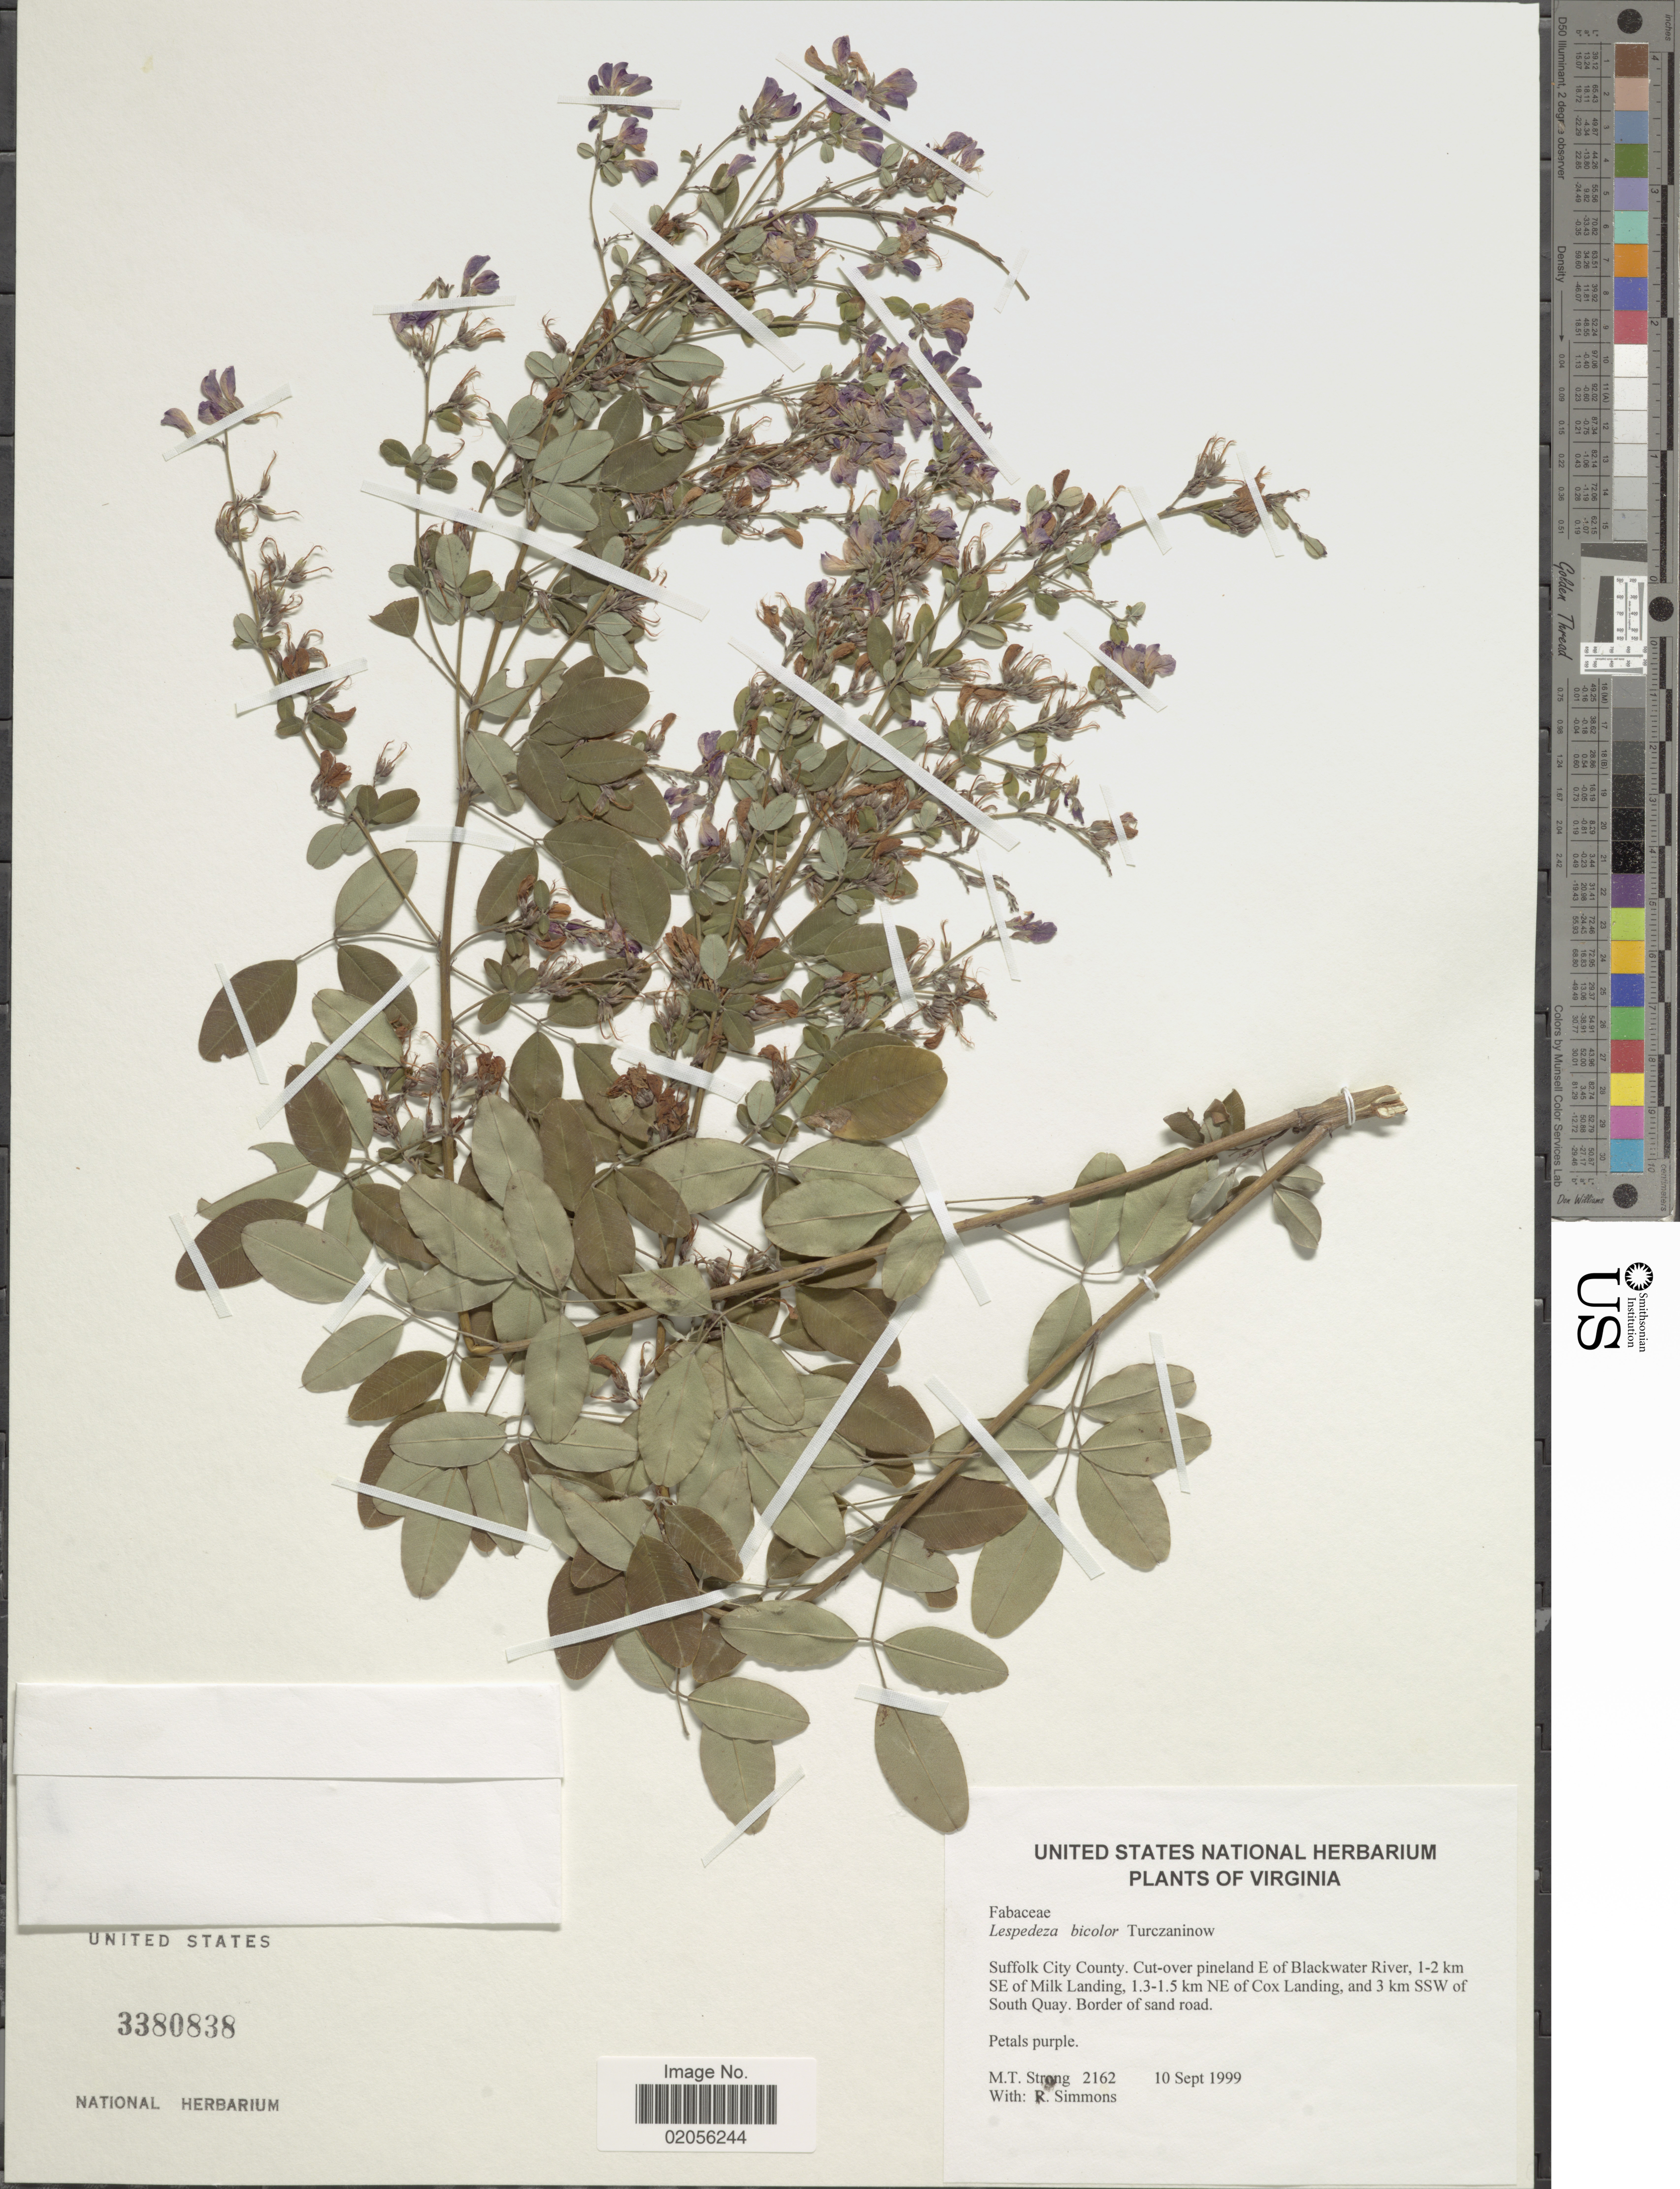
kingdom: Plantae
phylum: Tracheophyta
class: Magnoliopsida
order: Fabales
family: Fabaceae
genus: Lespedeza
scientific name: Lespedeza bicolor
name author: Turcz.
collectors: M. T. Strong & R. Simmons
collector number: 2162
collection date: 1999-09-10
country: United States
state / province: Virginia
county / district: City of Suffolk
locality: Suffolk City County. E of Blackwater River, 1-2 km SE of Milk Landing, 1.3-1.5 km NE of Cox Landing, and 3 km SSW of South Quay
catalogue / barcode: US 3380838